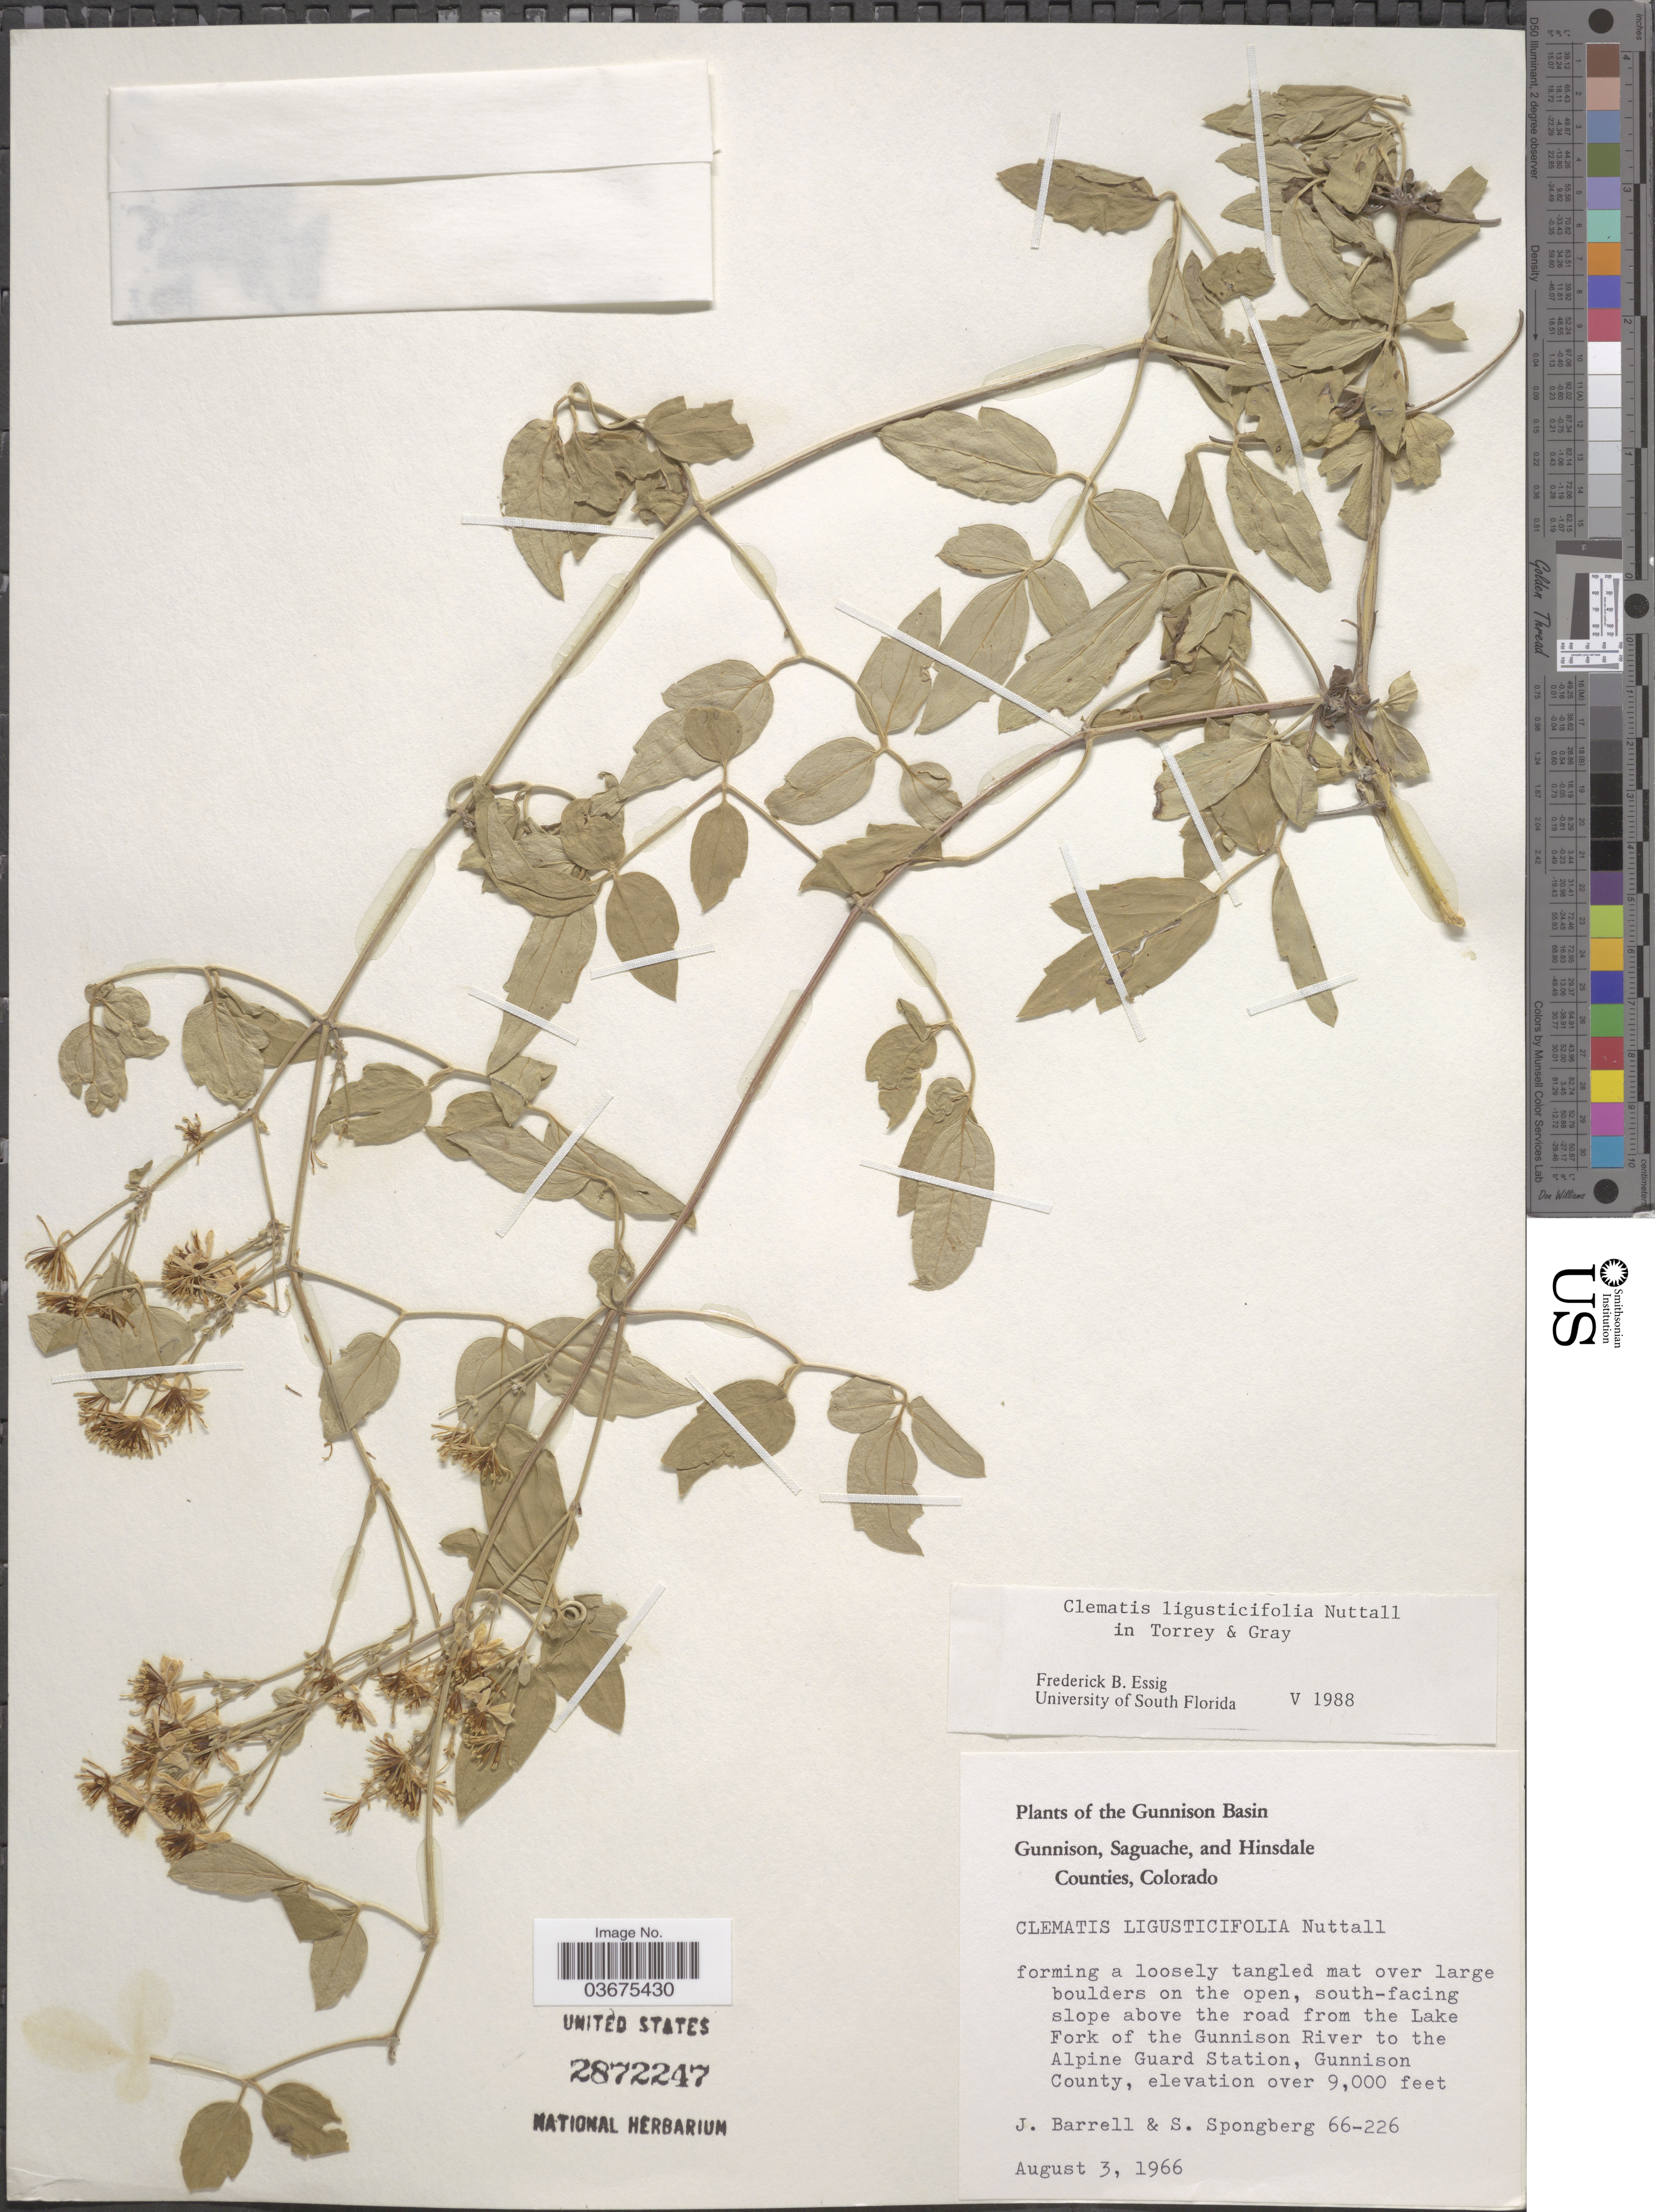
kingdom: Plantae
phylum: Tracheophyta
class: Magnoliopsida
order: Ranunculales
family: Ranunculaceae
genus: Clematis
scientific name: Clematis ligusticifolia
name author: Nutt.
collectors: J. Barrell & S. A.Spongberg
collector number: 66-226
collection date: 1966-08-03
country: United States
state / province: Colorado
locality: The Gunnison Basin. South-facing slope above the road from the Lake Fork of the Gunnison River to the Alpine Guard Station, Gunnison County.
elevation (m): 2743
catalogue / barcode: US 2872247